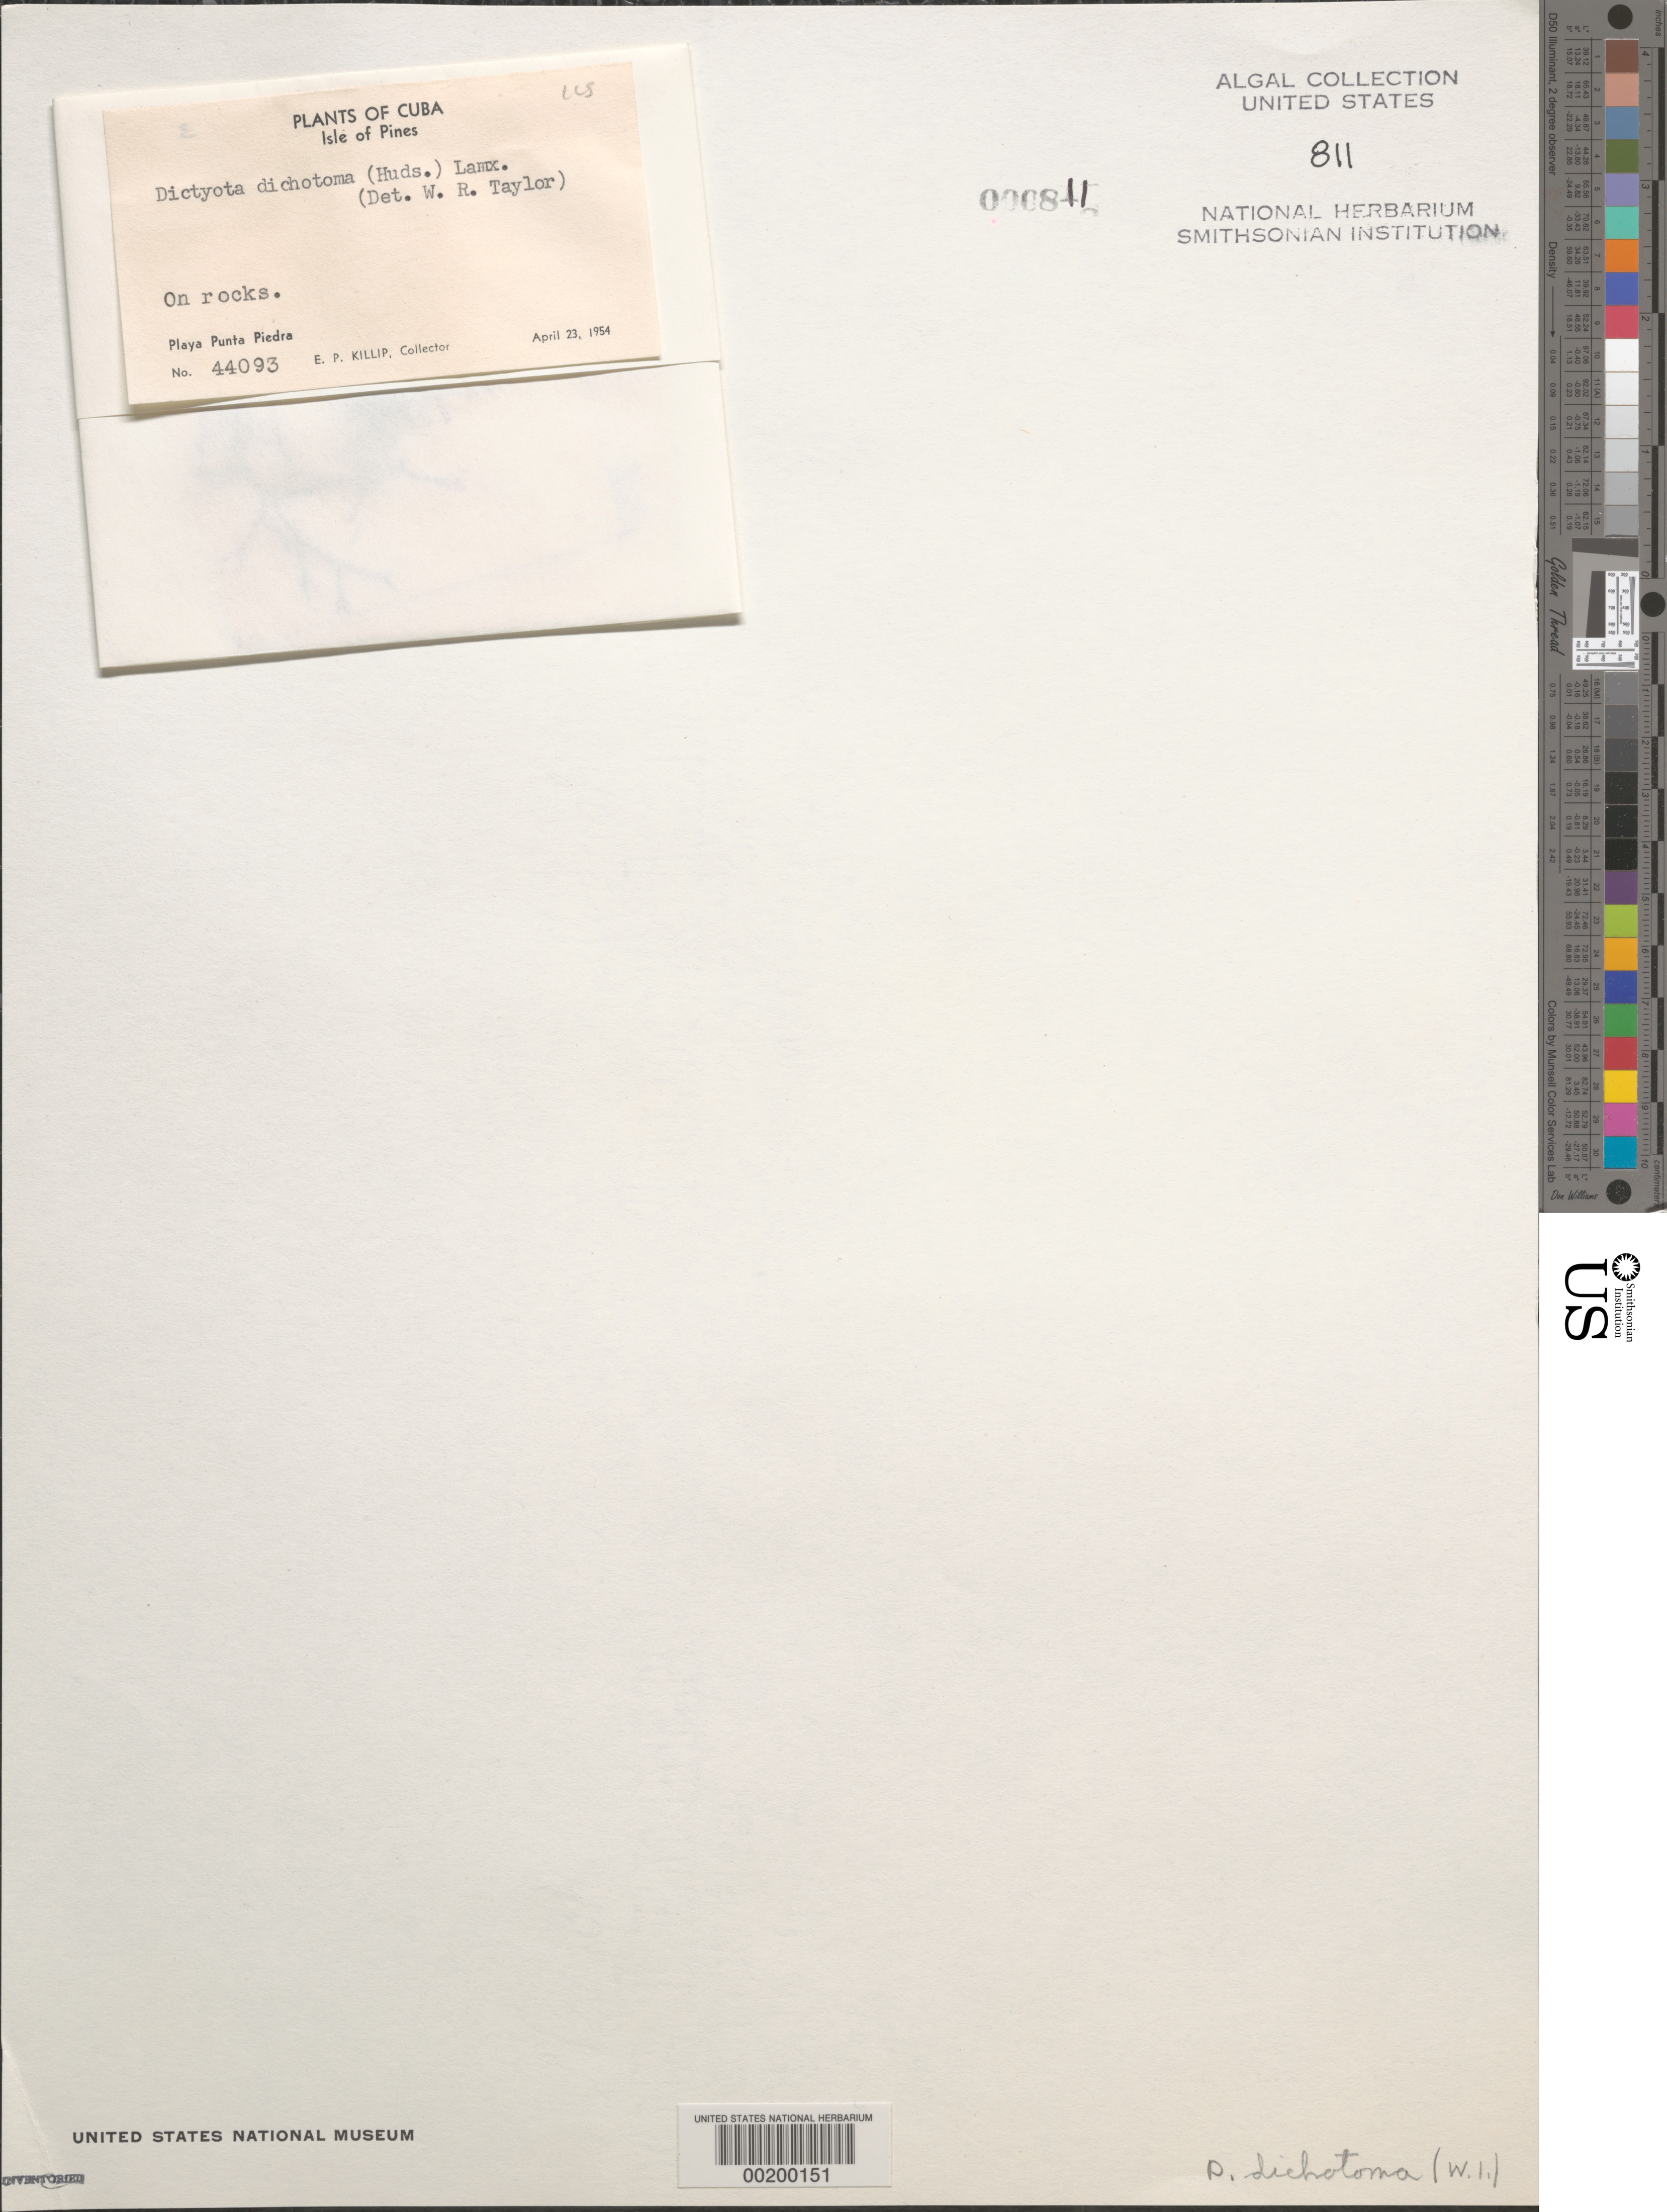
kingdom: Chromista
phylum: Ochrophyta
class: Phaeophyceae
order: Dictyotales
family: Dictyotaceae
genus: Dictyota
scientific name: Dictyota dichotoma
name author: (Huds.) J.V.Lamouroux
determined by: Taylor, William R.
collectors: E. P. Killip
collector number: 44093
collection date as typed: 23 Apr 1954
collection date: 1954-04-23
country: Cuba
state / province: Isla de La Juventud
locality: Playa punta piedra, isle of youth (isle of pines)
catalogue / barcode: US 811